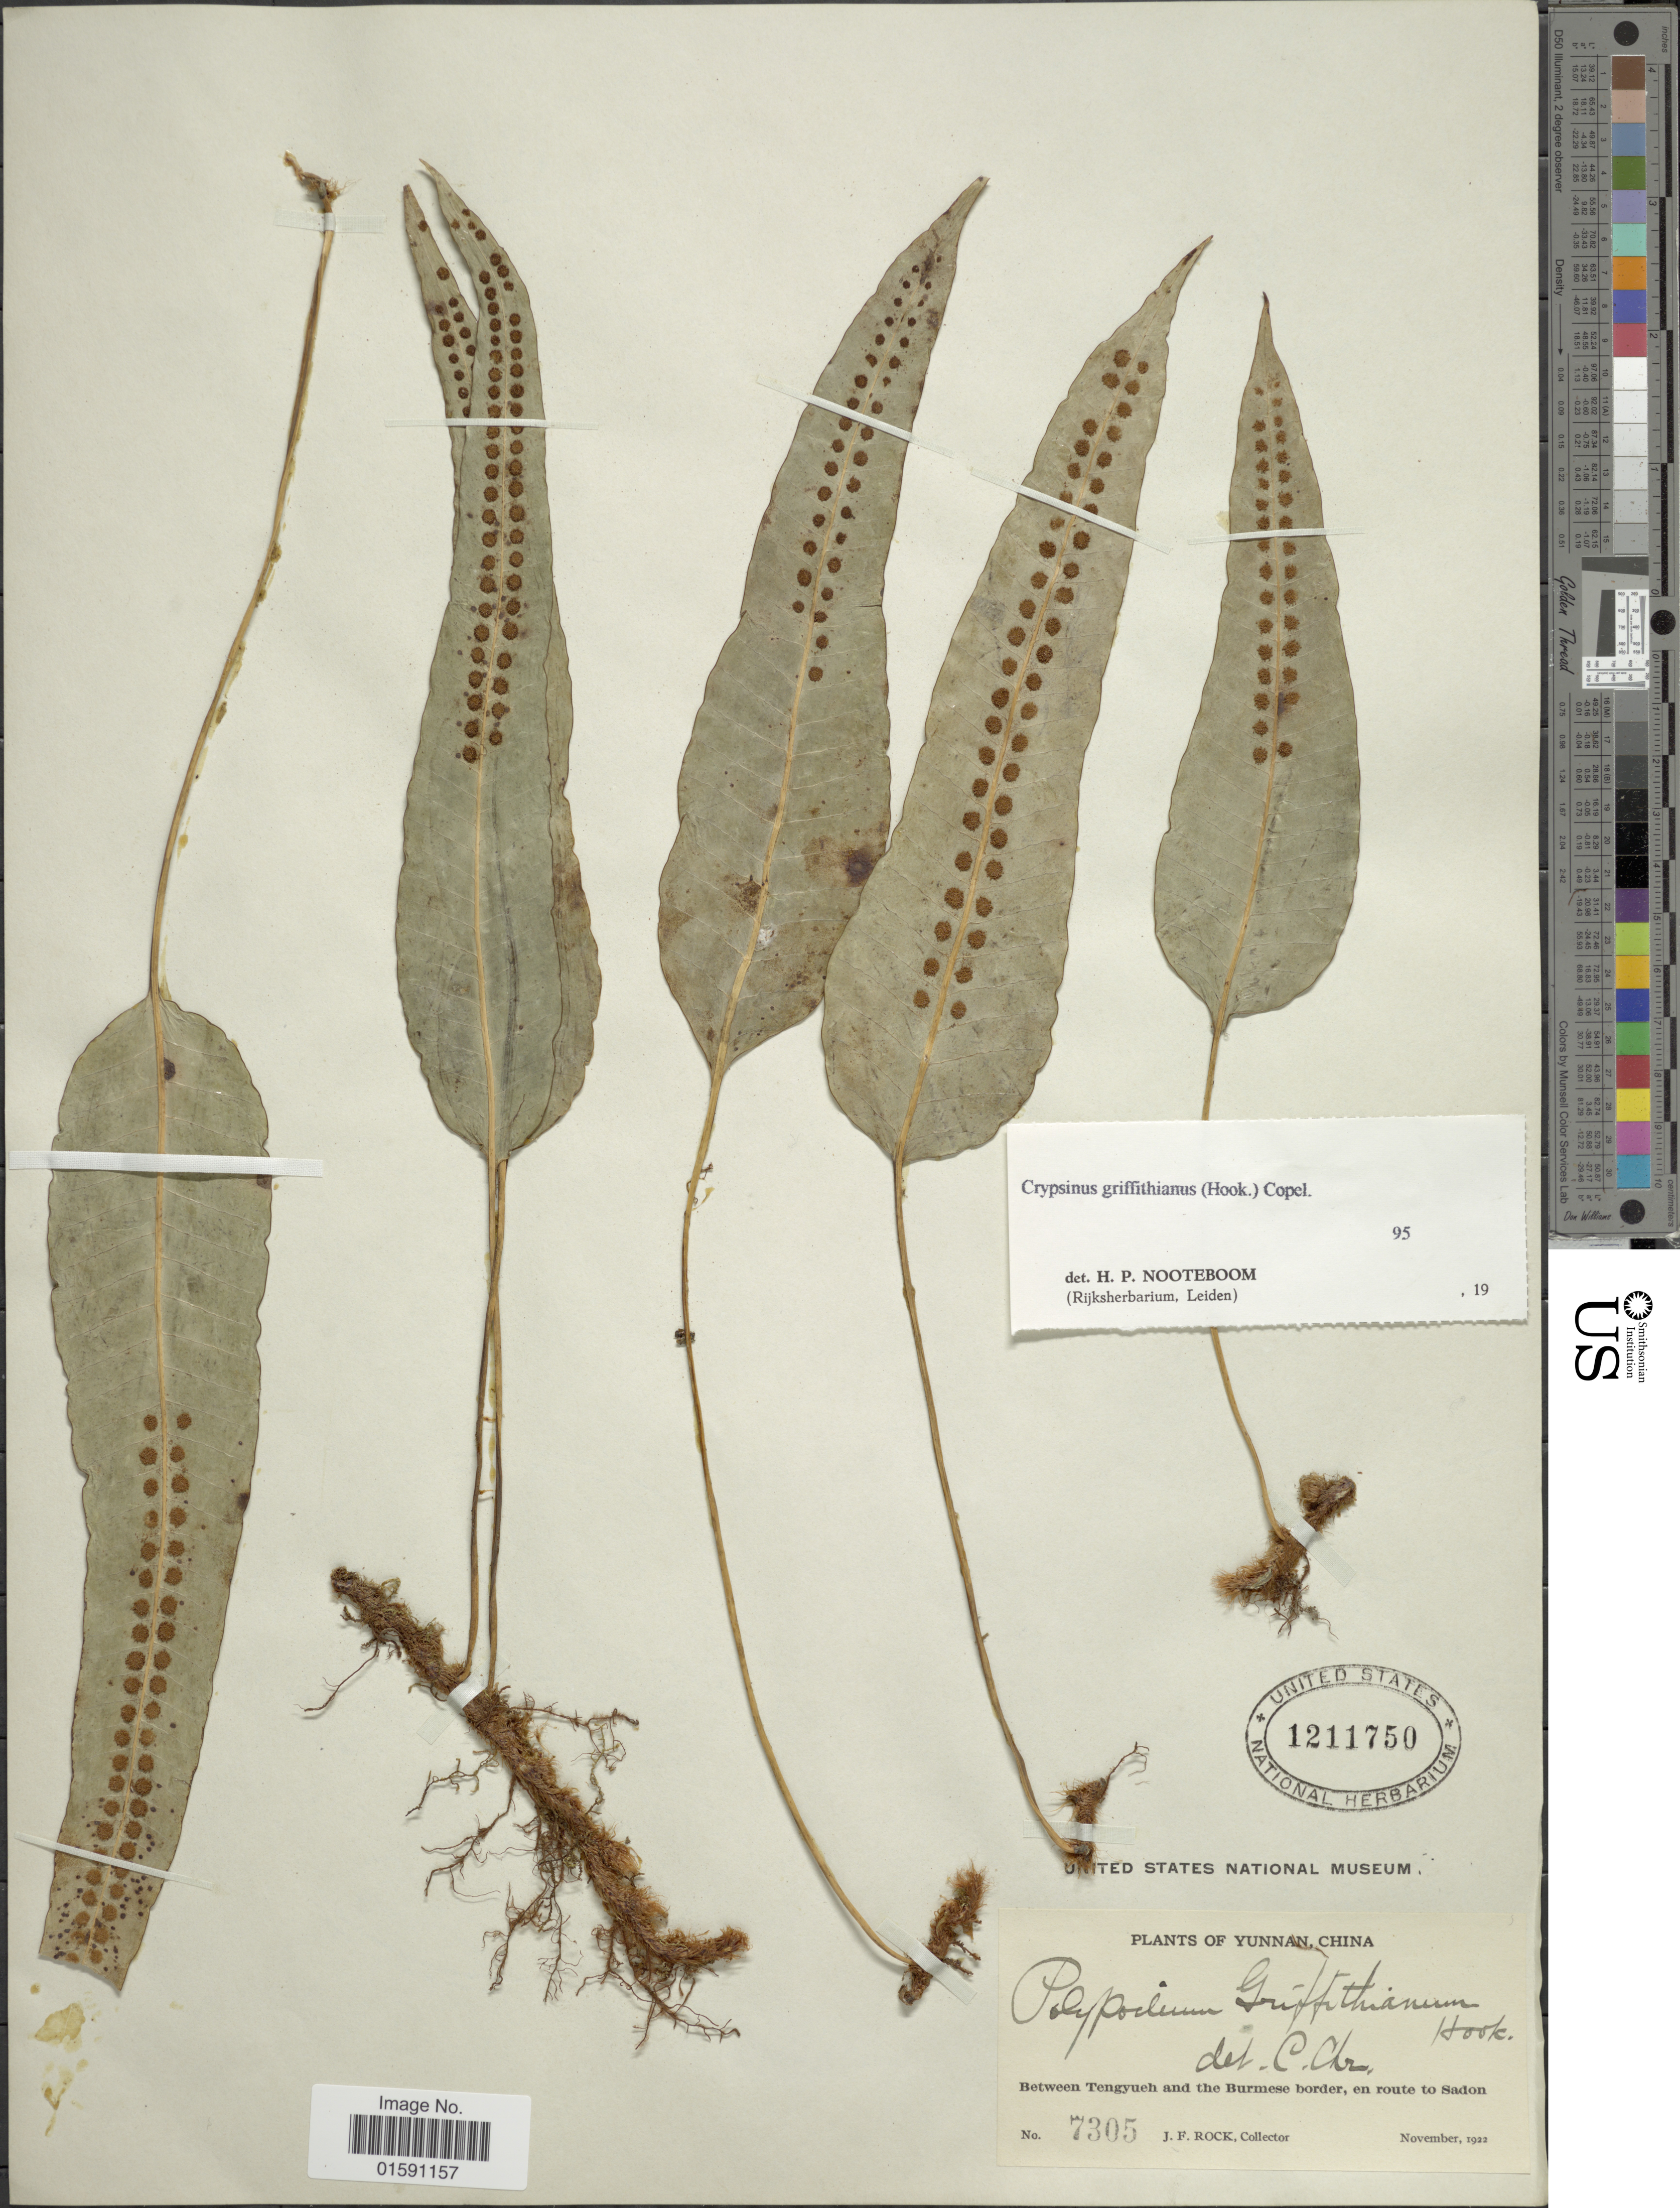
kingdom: Plantae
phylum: Tracheophyta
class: Polypodiopsida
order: Polypodiales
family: Polypodiaceae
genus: Selliguea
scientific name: Selliguea griffithiana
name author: (Hook.) Fraser-Jenk.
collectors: J. Rock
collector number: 7305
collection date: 1922-11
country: China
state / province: Yunnan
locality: Between Tengyueh and the Burmese border, en route to Sadon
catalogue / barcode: US 1211750